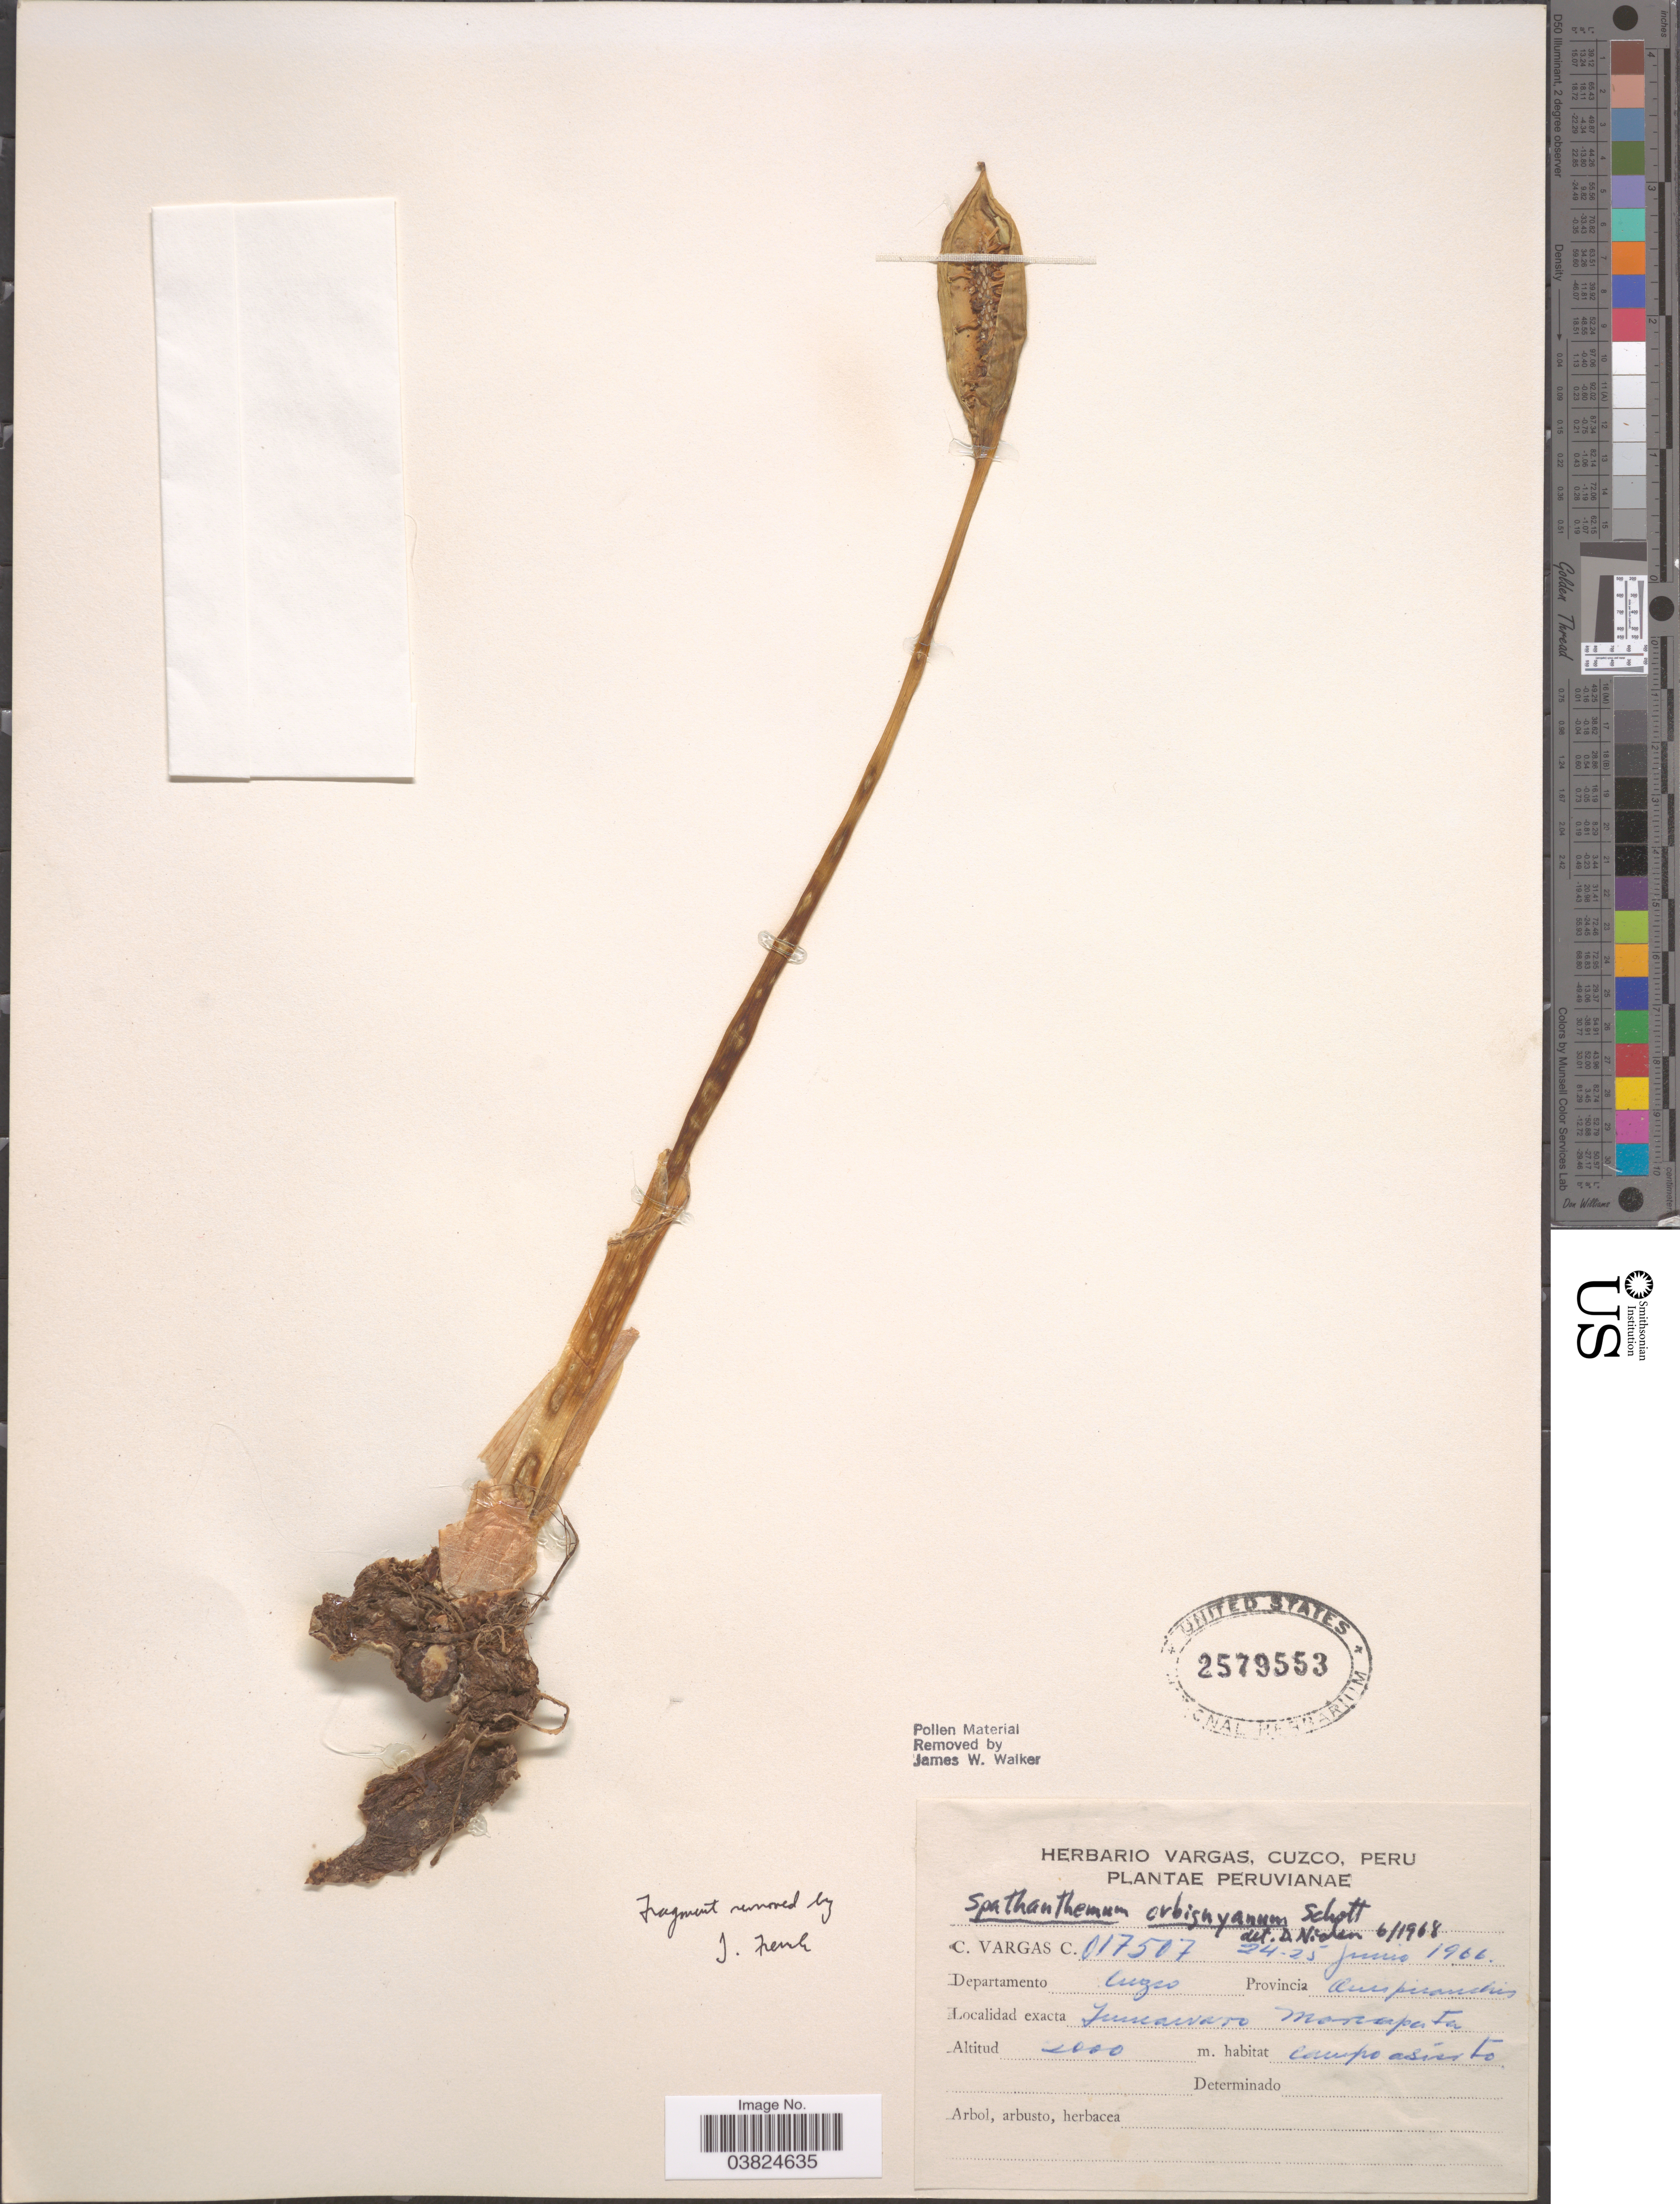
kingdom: Plantae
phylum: Tracheophyta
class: Liliopsida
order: Alismatales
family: Araceae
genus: Spathantheum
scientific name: Spathantheum orbignyanum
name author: Schott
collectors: C. Vargas Calderón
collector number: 017507*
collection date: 1966-06-24/1966-06-25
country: Peru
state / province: Cusco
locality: Departamento Cuzco. Provincia Quispicanchis. Jumawaro [interpreted] Marcapata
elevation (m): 2000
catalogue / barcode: US 2579553